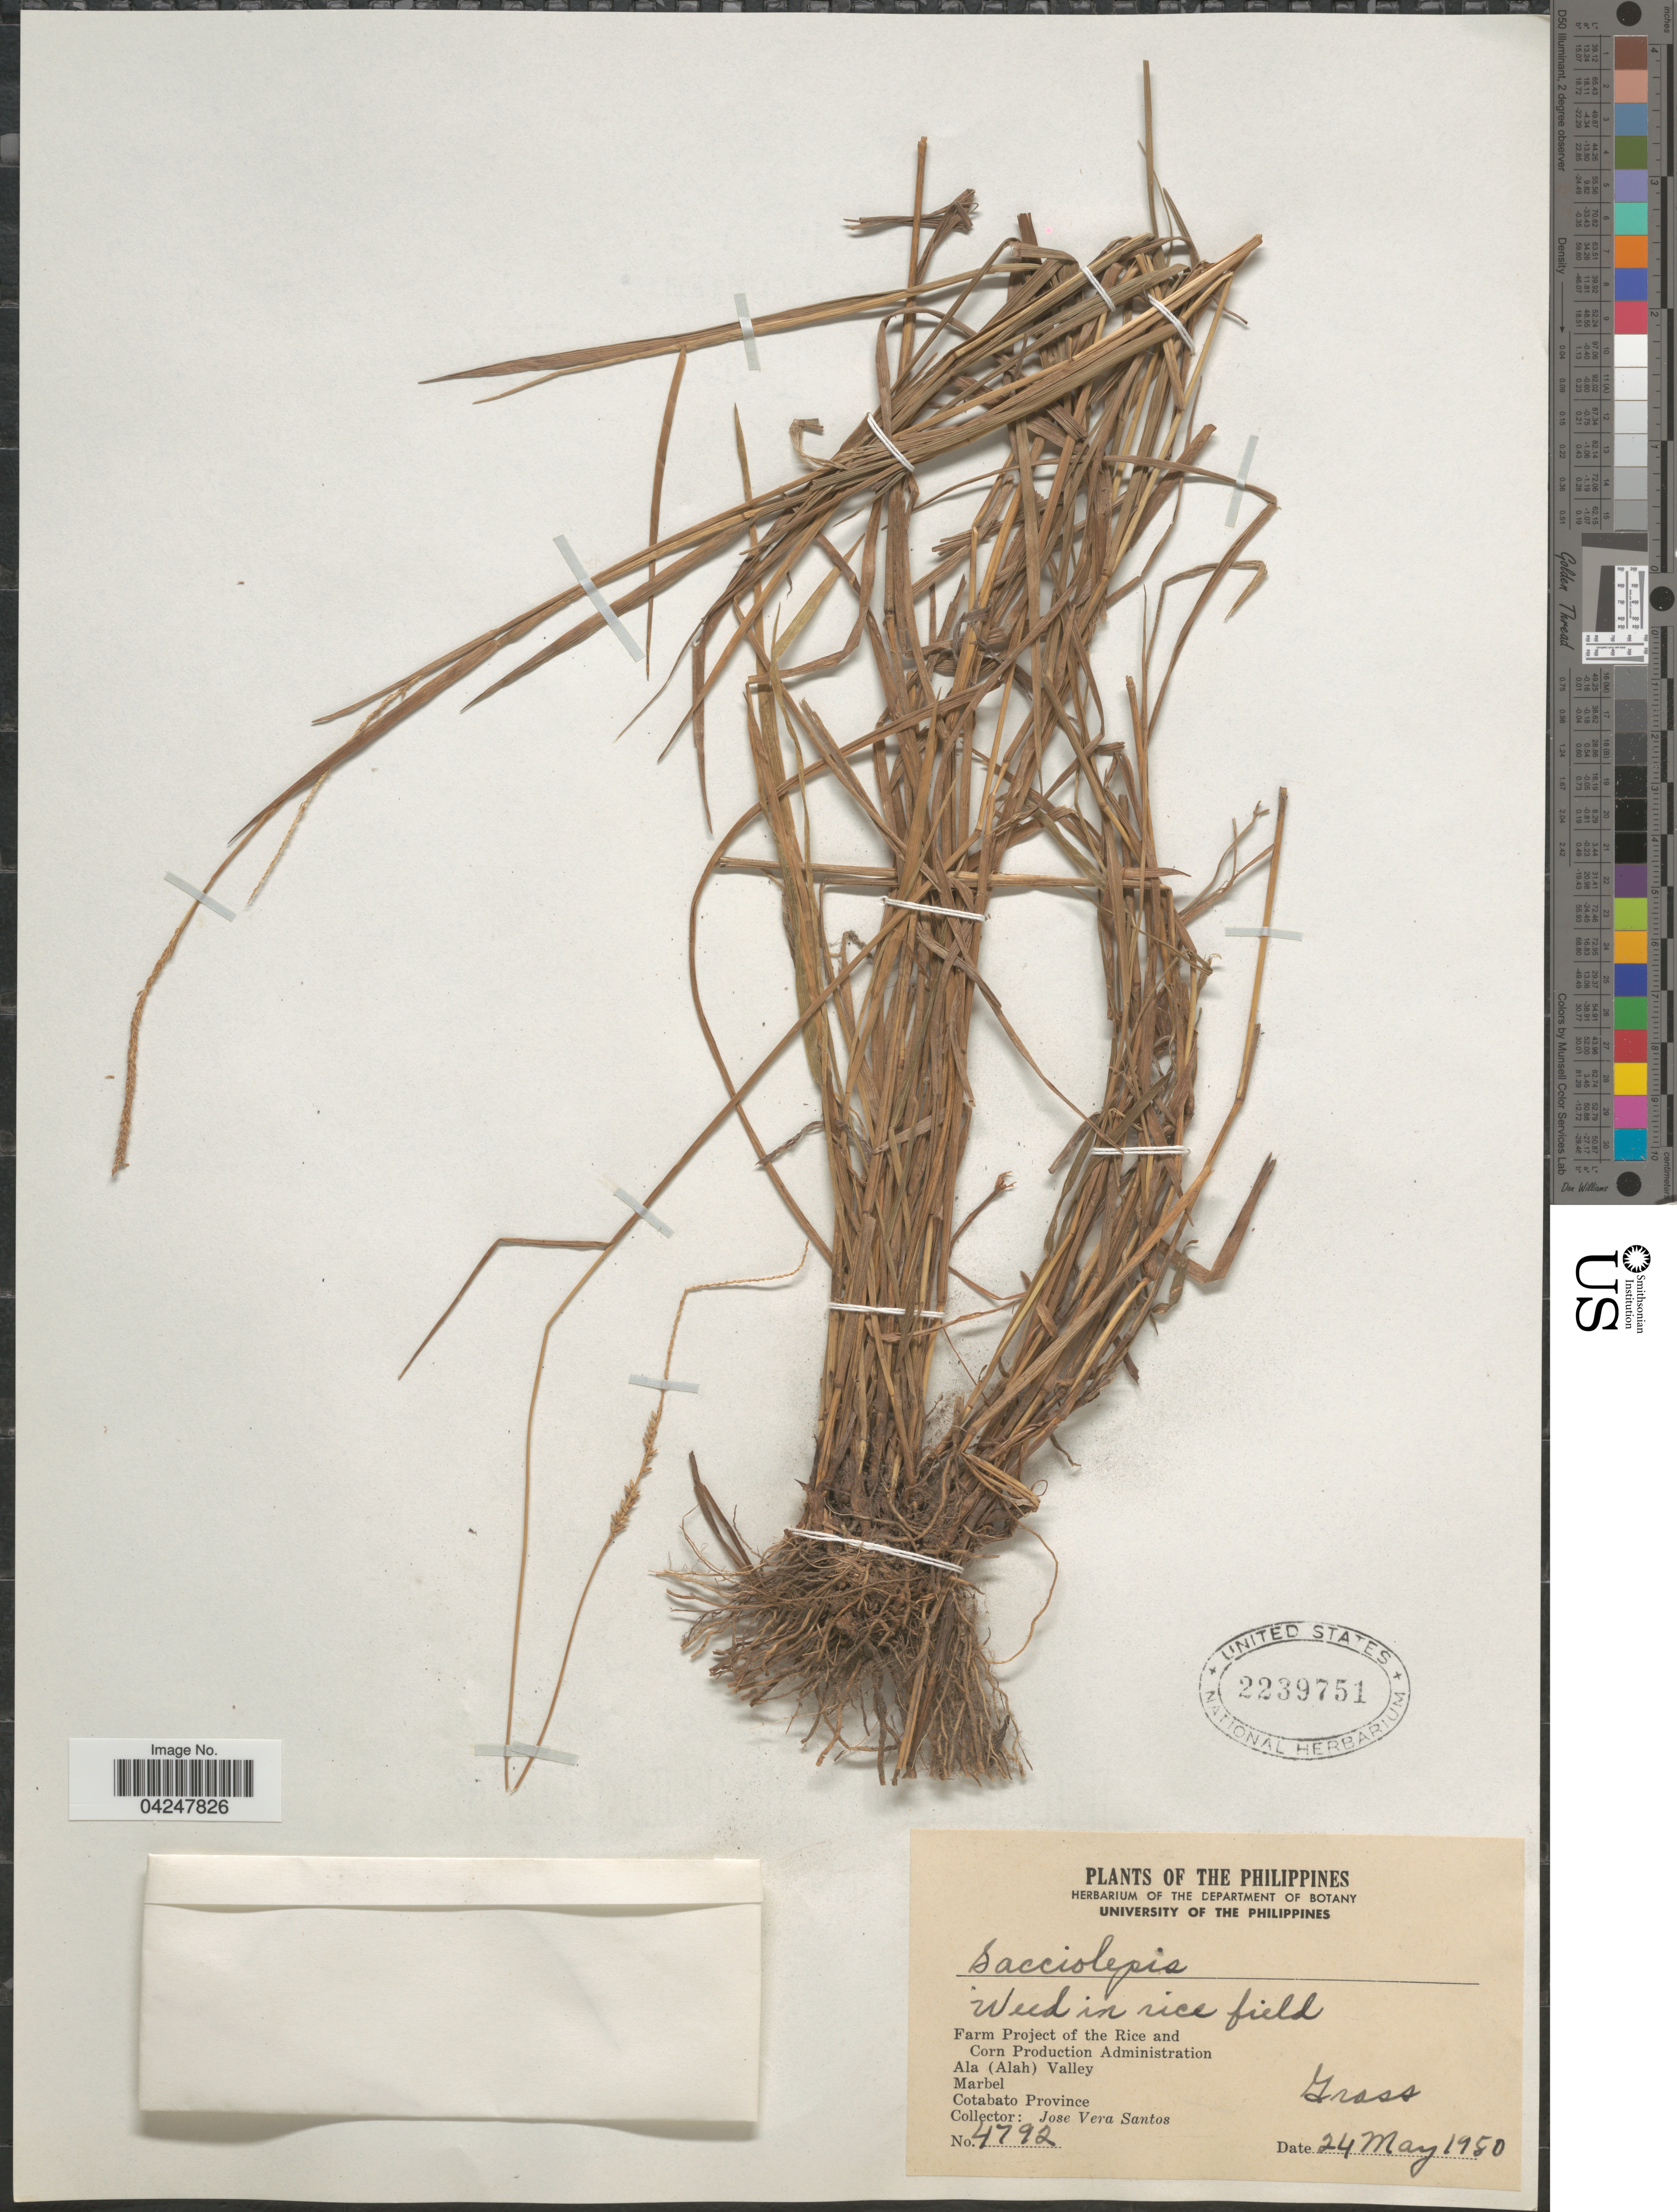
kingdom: Plantae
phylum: Tracheophyta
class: Liliopsida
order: Poales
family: Poaceae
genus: Sacciolepis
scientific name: Sacciolepis sp.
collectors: J. Santos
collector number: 4792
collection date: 1950-05-24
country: Philippines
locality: Weed in rice field. Farm Project of the Rice and Corn Production Administration. Ala (Alah) Valley. Marbel. Cotabato Province.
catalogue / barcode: US 2239751